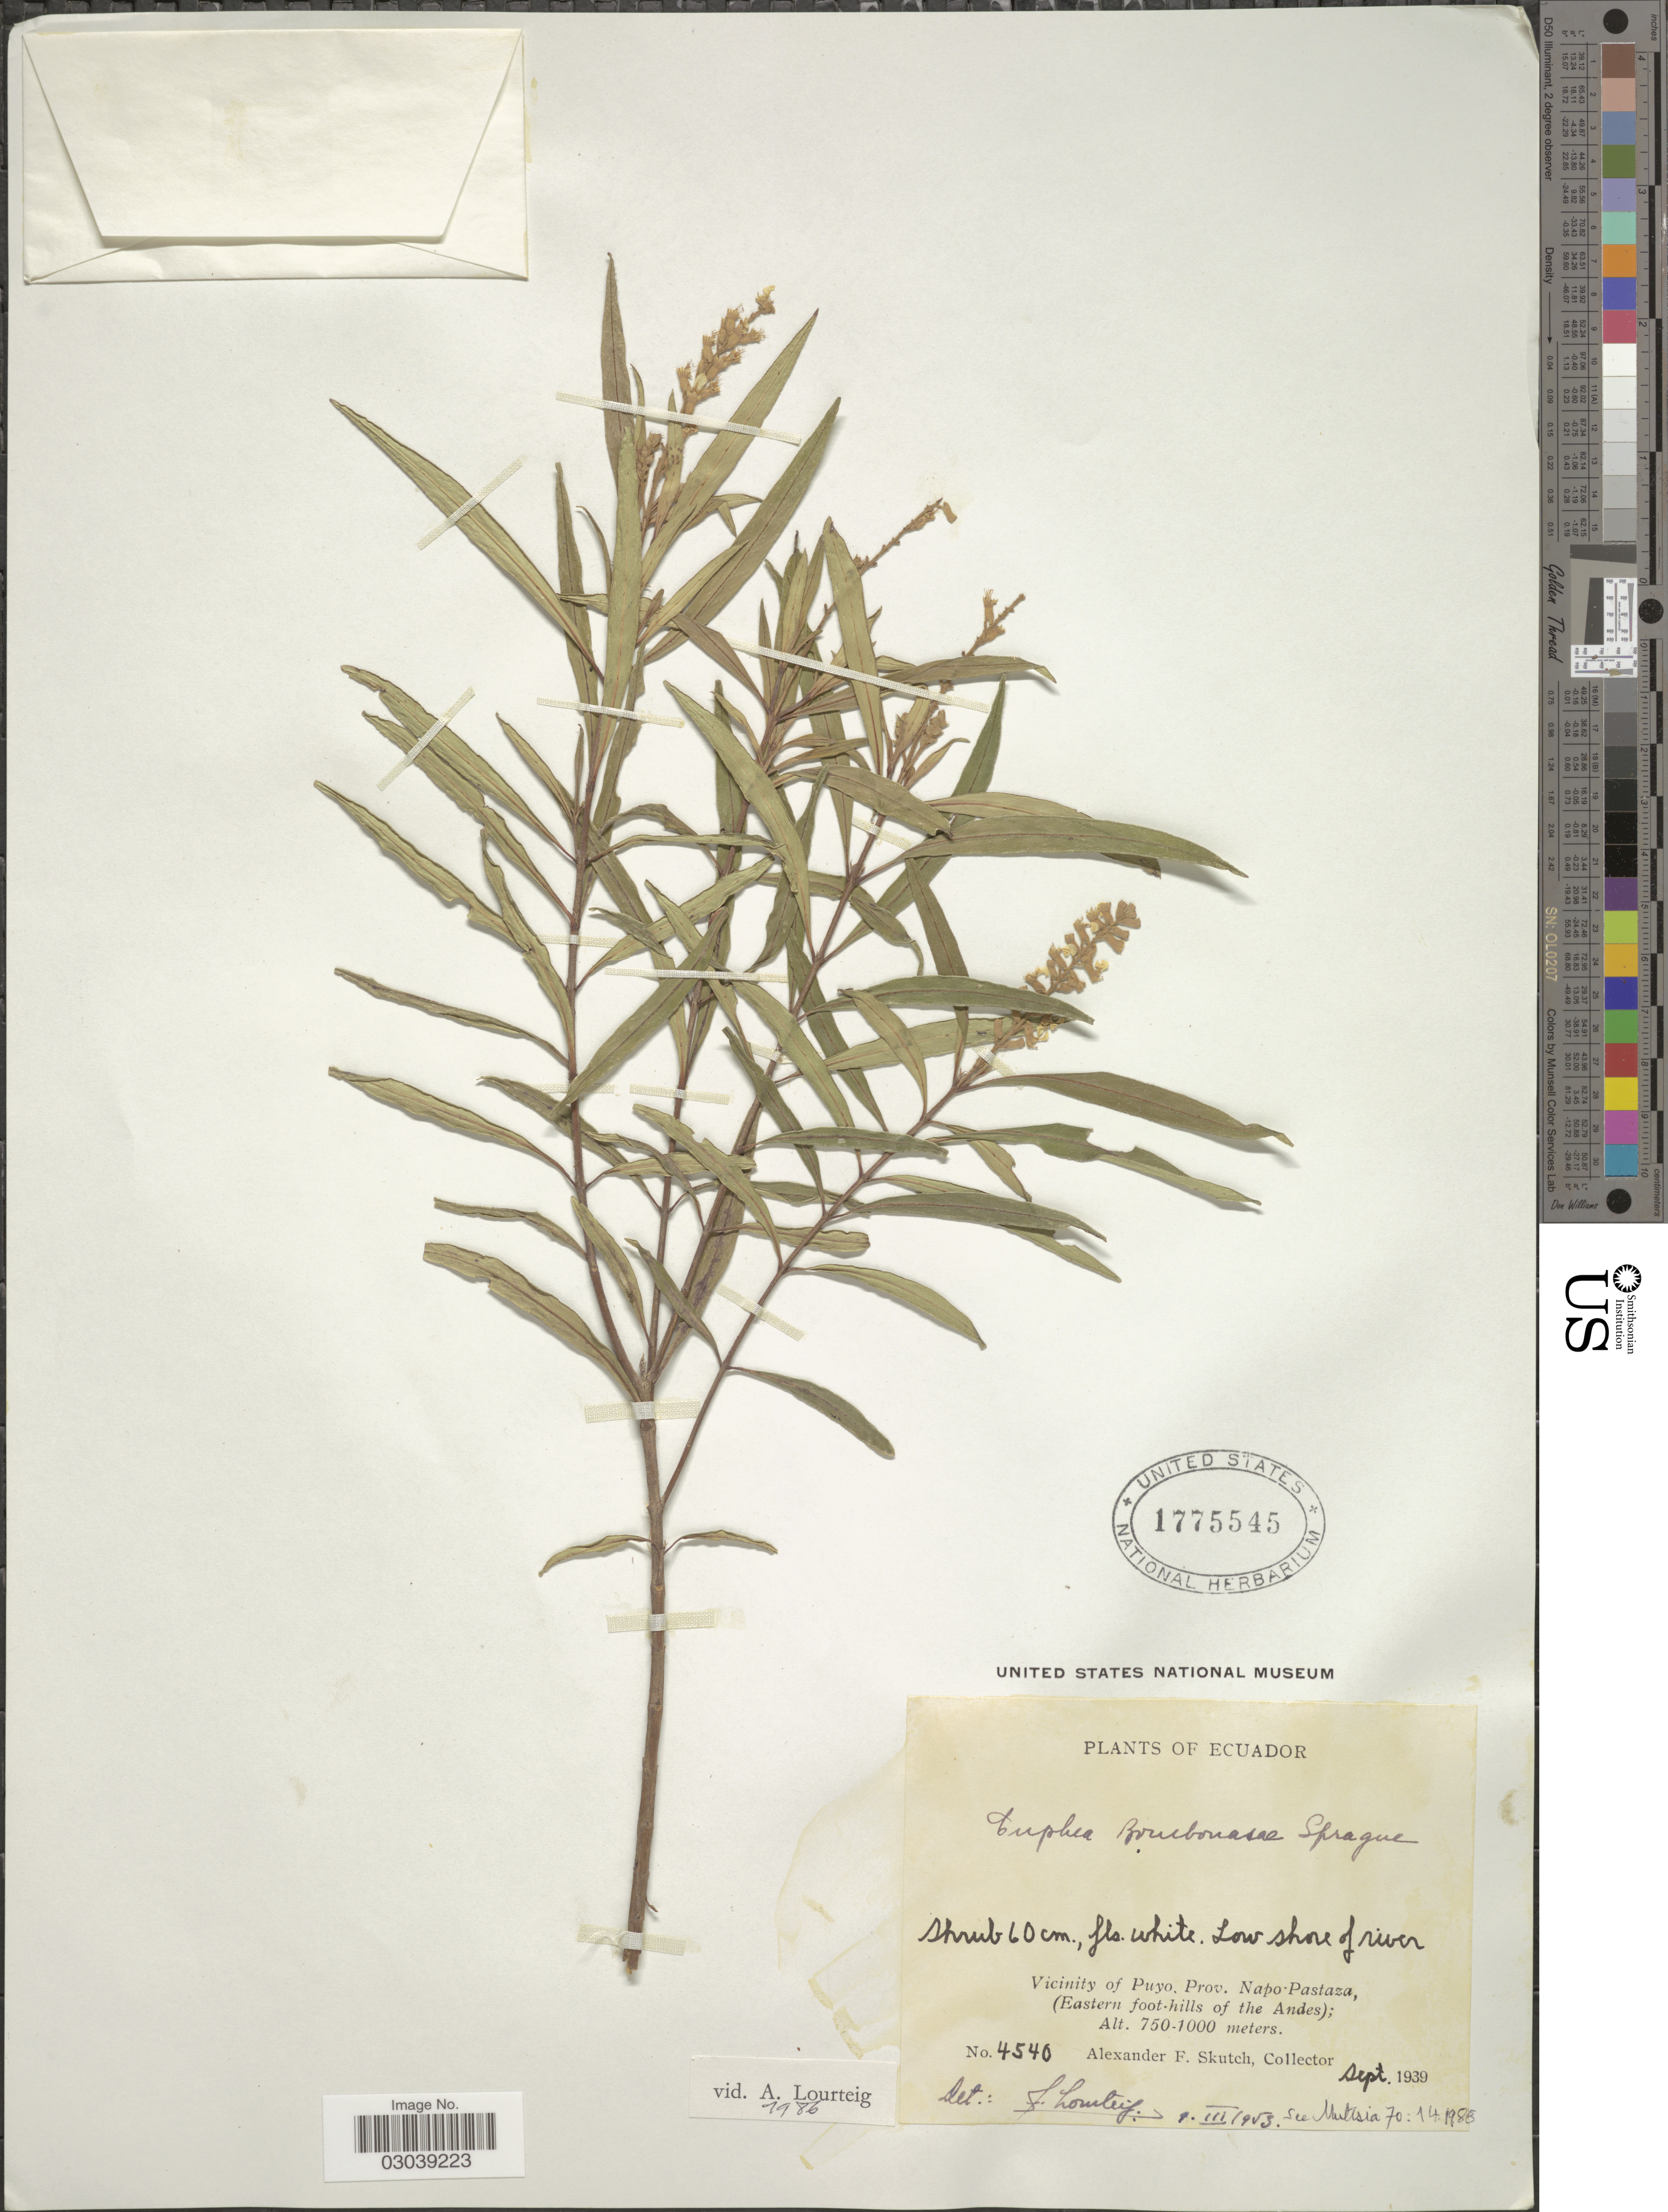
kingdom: Plantae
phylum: Tracheophyta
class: Magnoliopsida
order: Myrtales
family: Lythraceae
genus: Cuphea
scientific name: Cuphea bobonazae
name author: Sprague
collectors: A. F. Skutch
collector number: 4540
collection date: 1939-09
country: Ecuador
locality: Vicinity of Puyo, Prov. Napo-Pastaza, (Eastern foot-hills of the Andes).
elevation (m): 750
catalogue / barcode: US 1775545